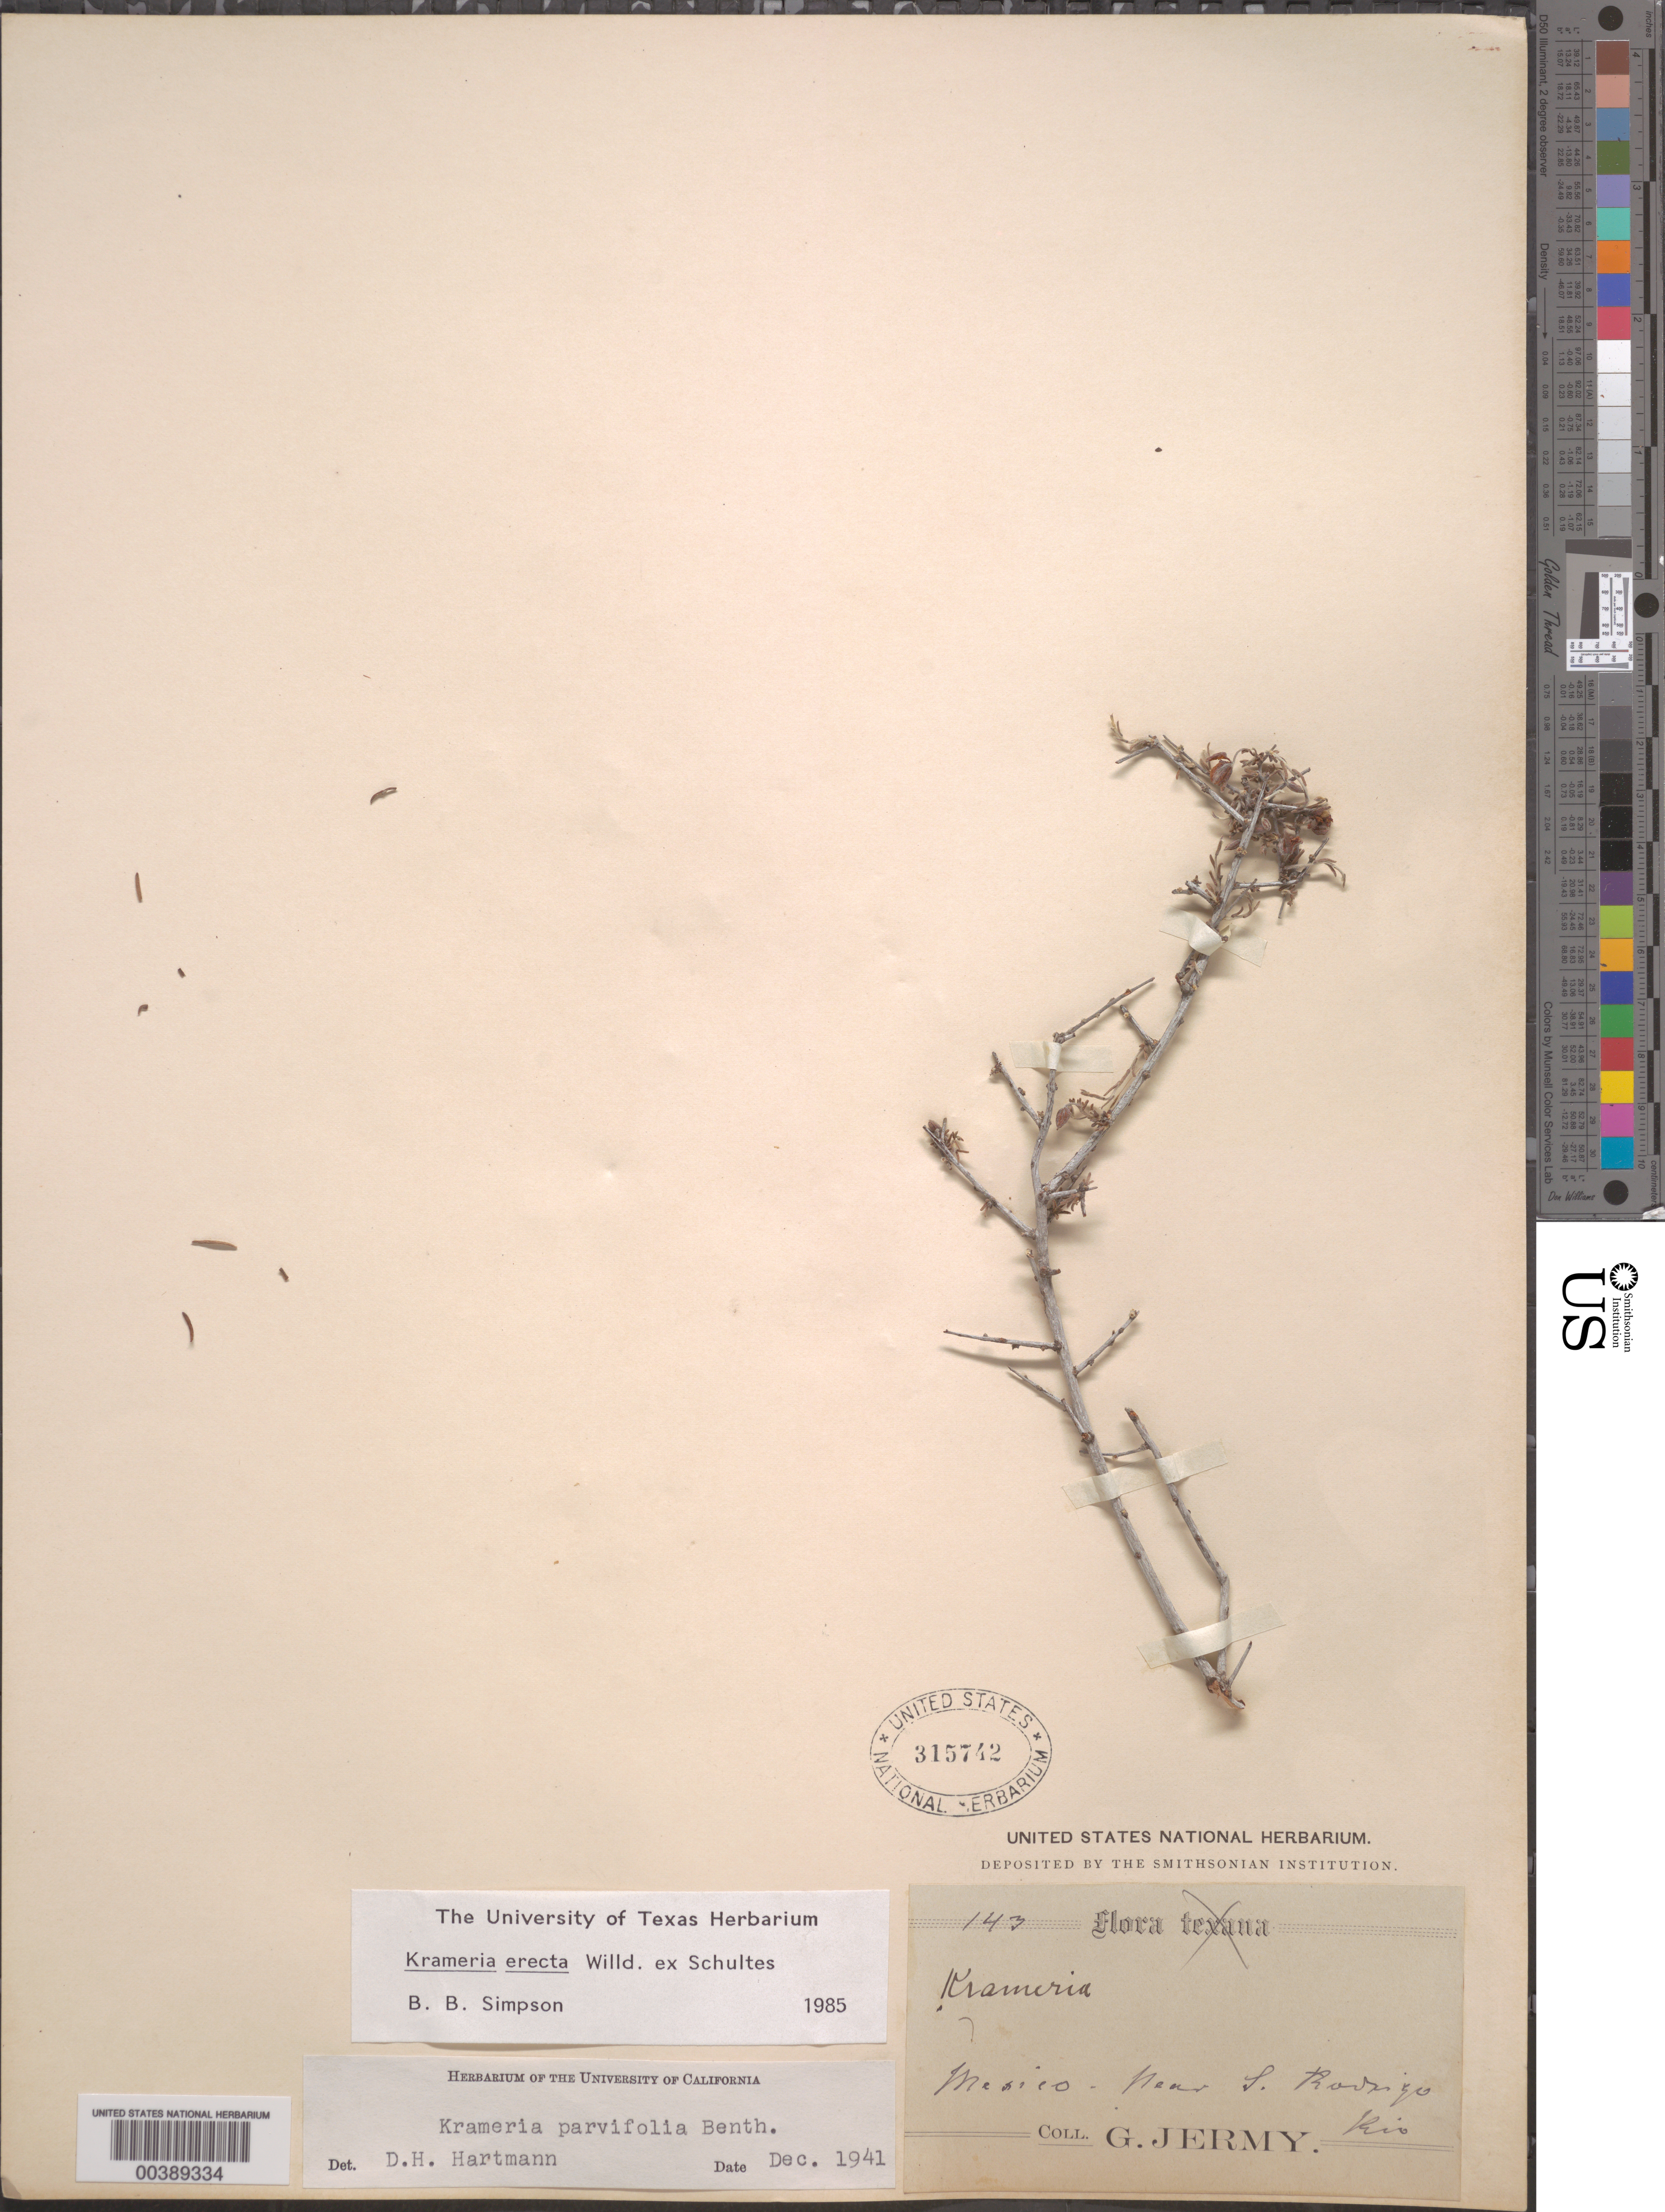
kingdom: Plantae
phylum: Tracheophyta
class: Magnoliopsida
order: Zygophyllales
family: Krameriaceae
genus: Krameria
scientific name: Krameria erecta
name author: Willd. ex Schult.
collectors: G. Jermy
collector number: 143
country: Mexico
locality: Near s. rodisgo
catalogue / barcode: US 315742